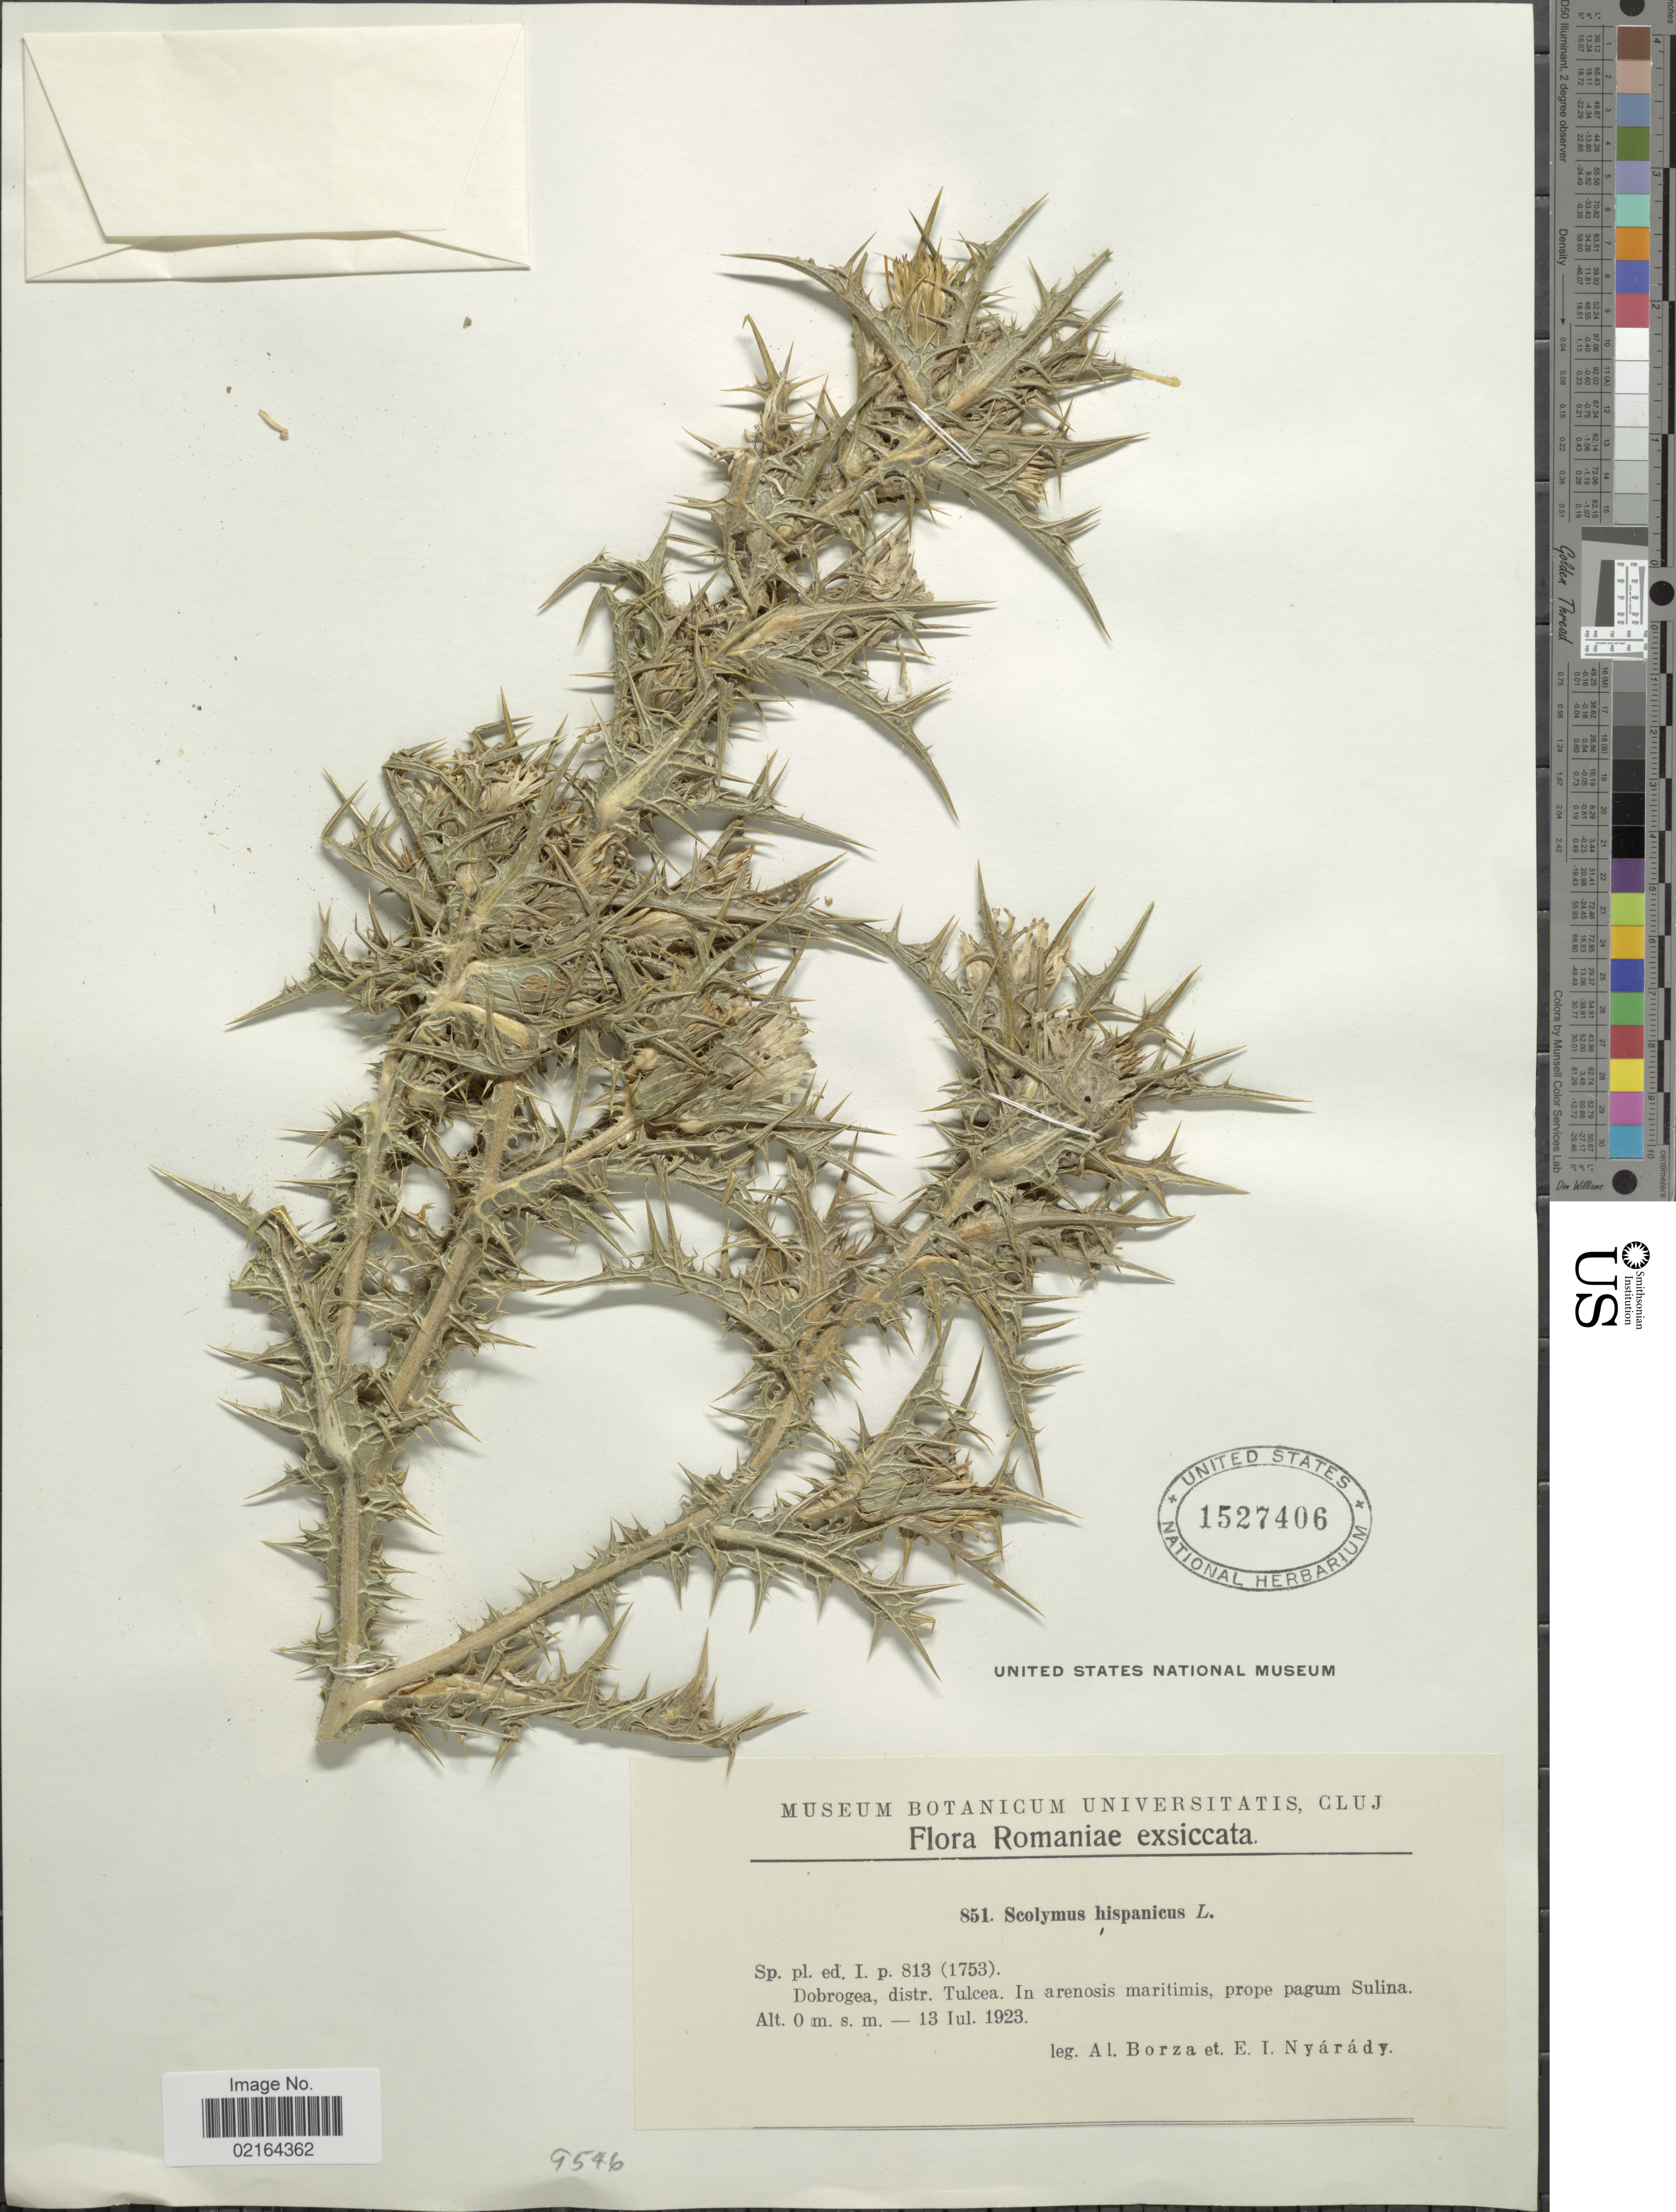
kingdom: Plantae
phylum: Tracheophyta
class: Magnoliopsida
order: Asterales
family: Asteraceae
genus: Scolymus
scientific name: Scolymus hispanicus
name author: L.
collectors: A. Borza & E. Nyárády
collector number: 851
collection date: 1923-07-13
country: Romania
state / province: Tulcea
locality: Dobrogea, distr., Tulcea, In arenosis maritimis prope pagum Sulina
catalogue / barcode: US 1527406